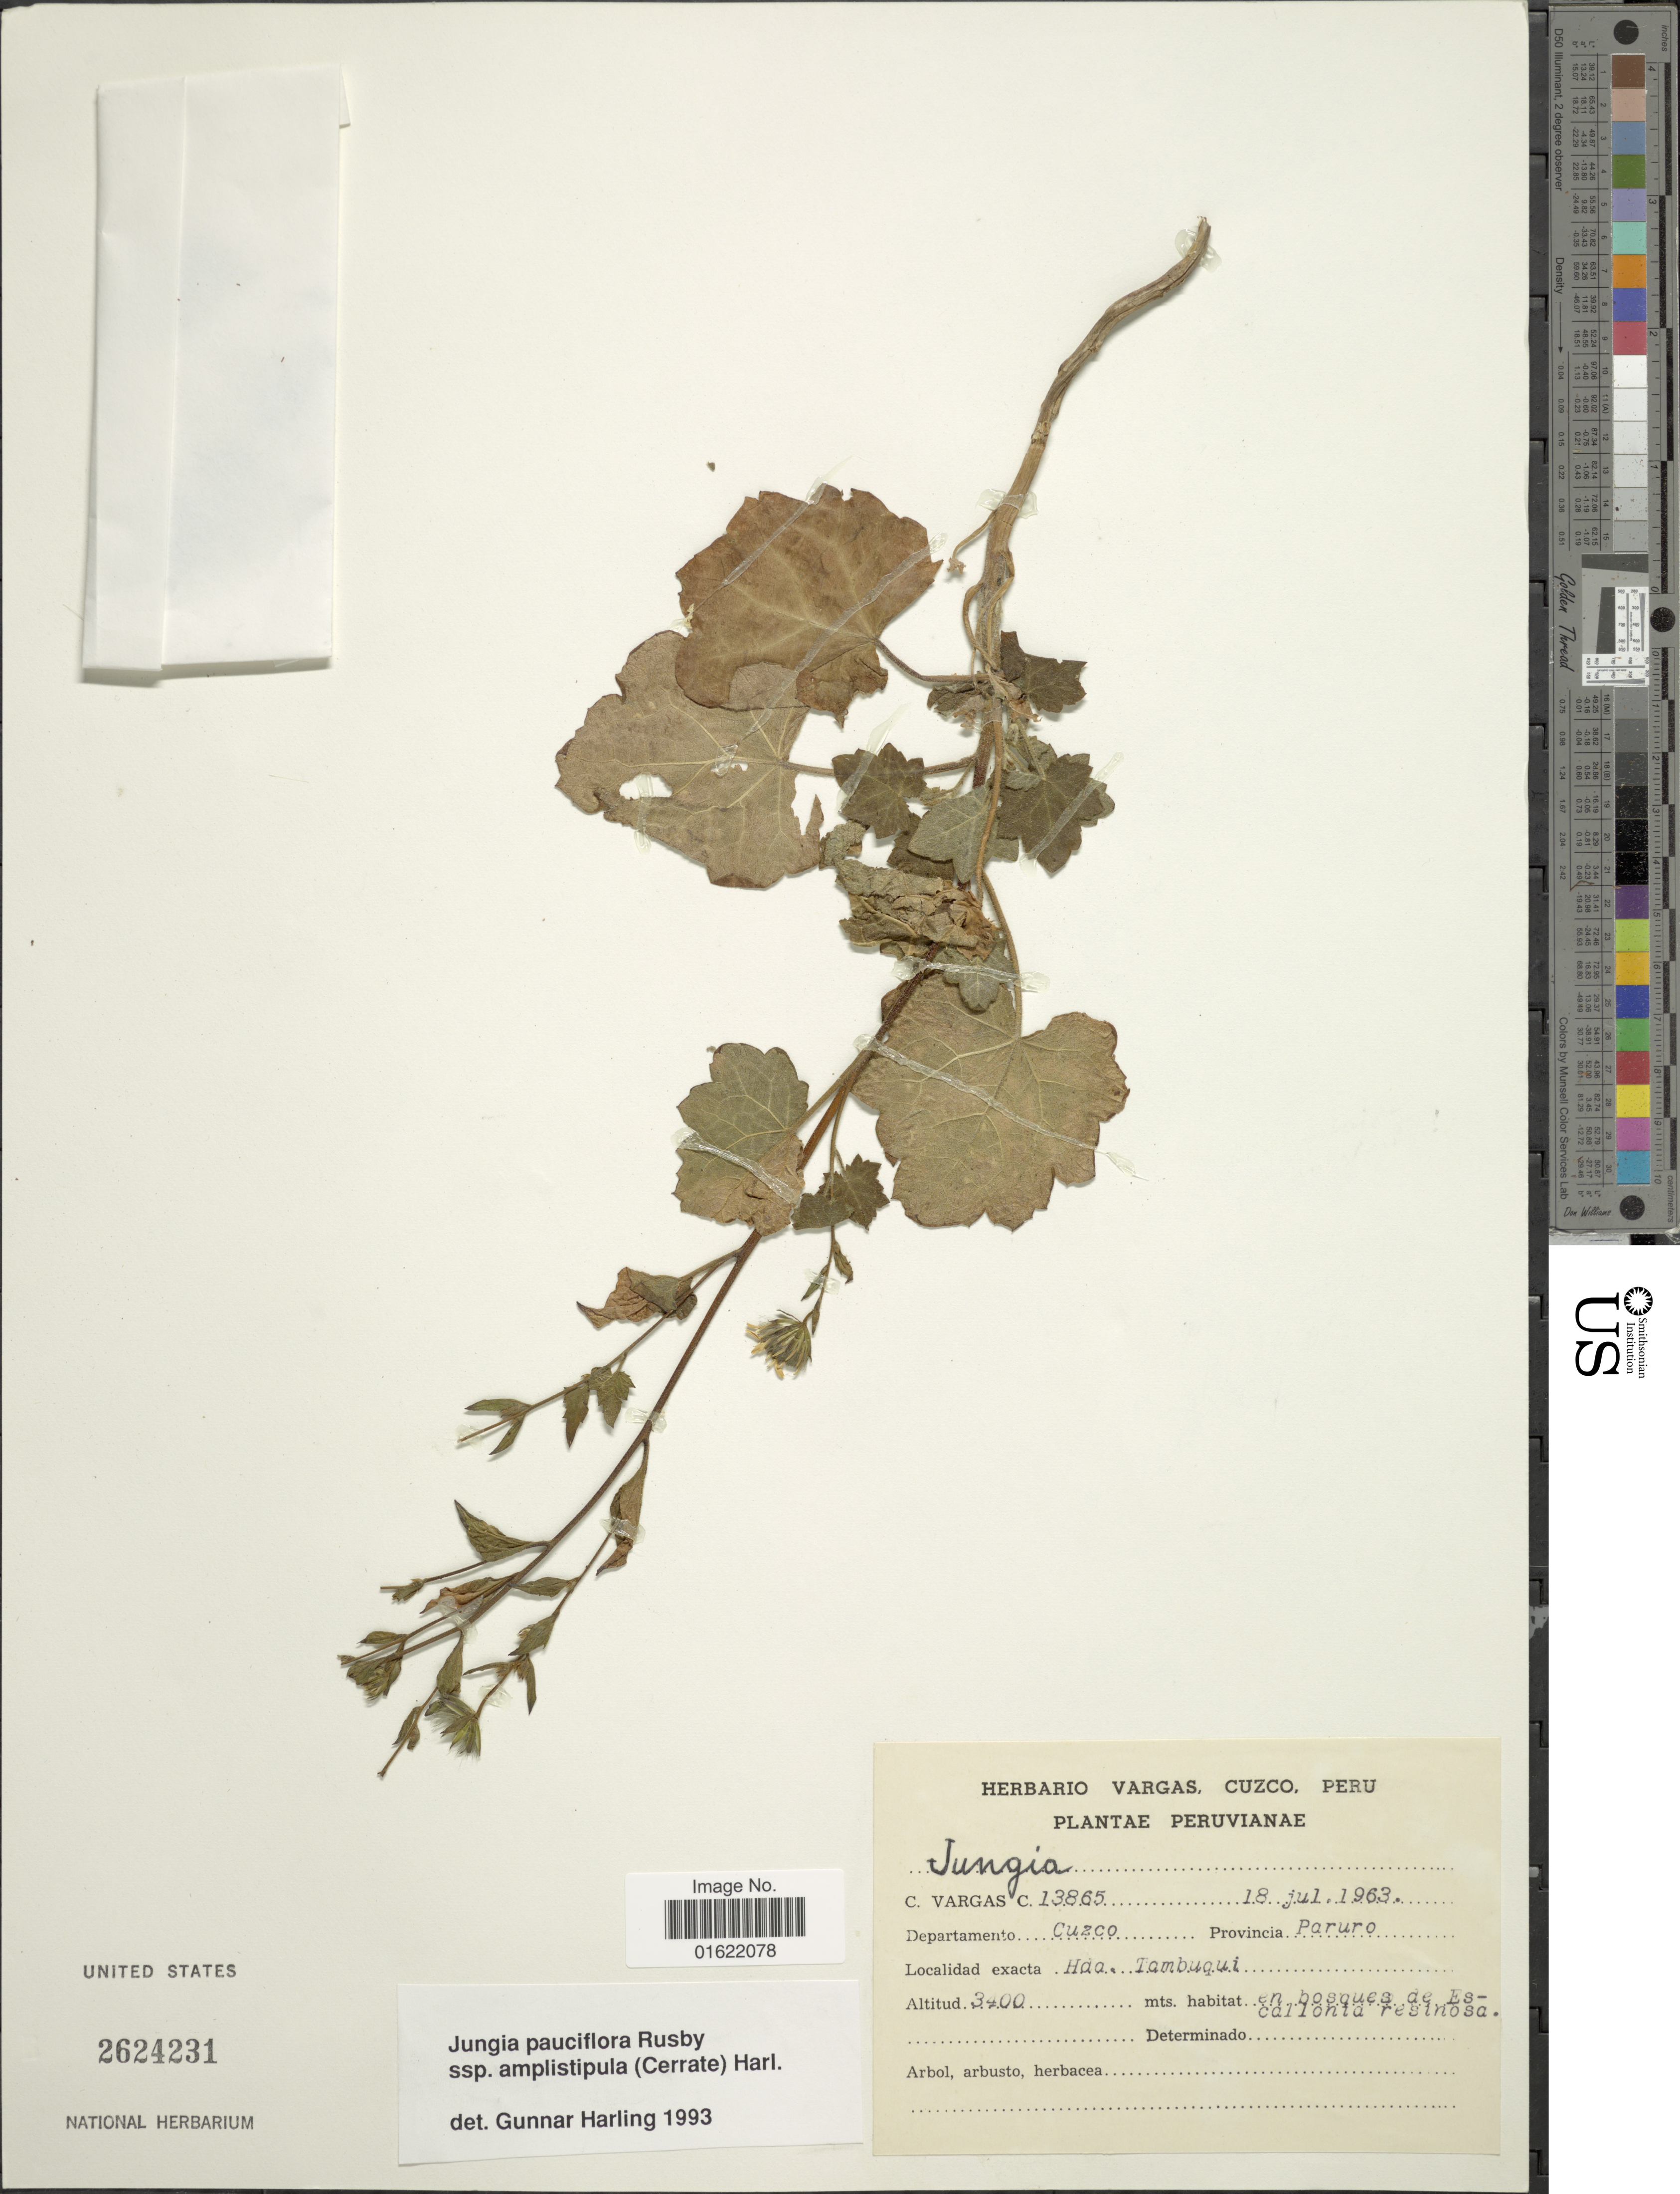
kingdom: Plantae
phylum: Tracheophyta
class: Magnoliopsida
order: Asterales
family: Asteraceae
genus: Jungia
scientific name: Jungia amplistipula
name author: Cerrate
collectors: C. Vargas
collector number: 13865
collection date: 1963-07-18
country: Peru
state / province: Cusco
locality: Provincia Paruro. Haa. Tambuqui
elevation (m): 2400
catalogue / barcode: US 2624231